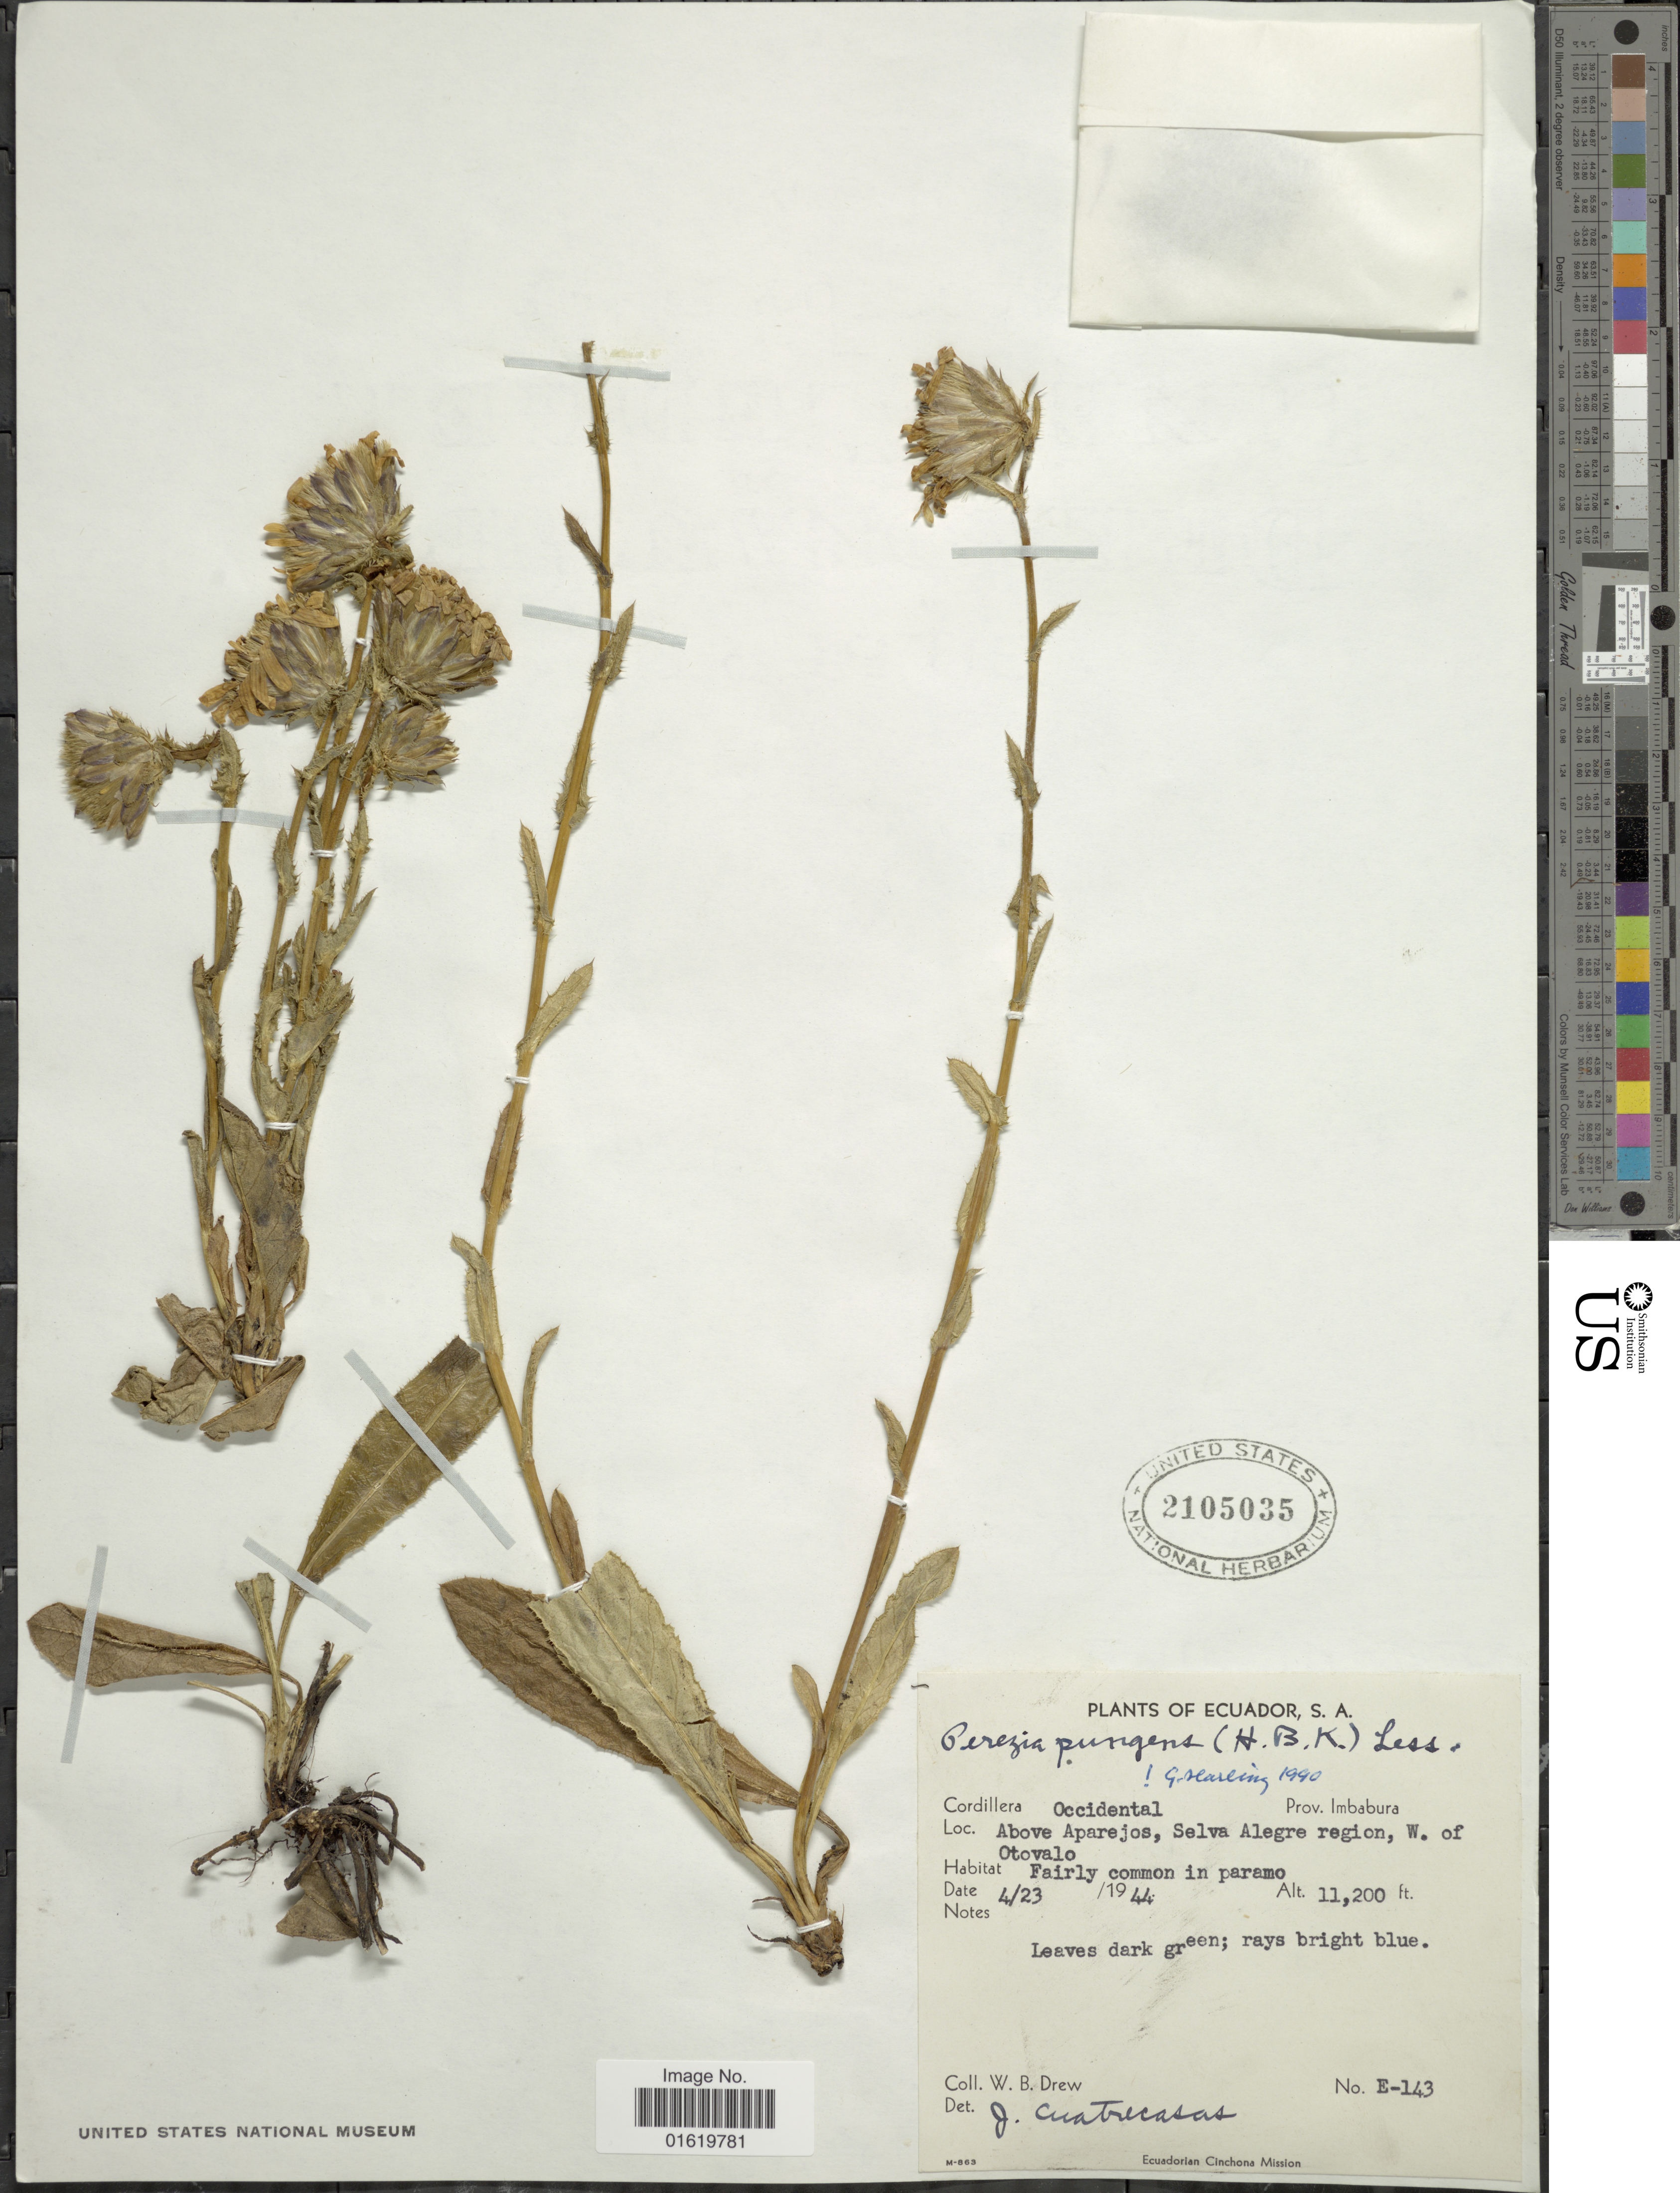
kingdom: Plantae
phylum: Tracheophyta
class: Magnoliopsida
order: Asterales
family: Asteraceae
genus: Perezia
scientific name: Perezia pungens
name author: (Humb. & Bonpl.) Less.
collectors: W. B. Drew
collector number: E-143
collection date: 1944-04-23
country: Ecuador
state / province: Imbabura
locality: Cordillera Occidental. Prov. Imbabura. Above Aparejos, Selva Alegre region, W. of Otovalo.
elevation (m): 3414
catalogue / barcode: US 2105035